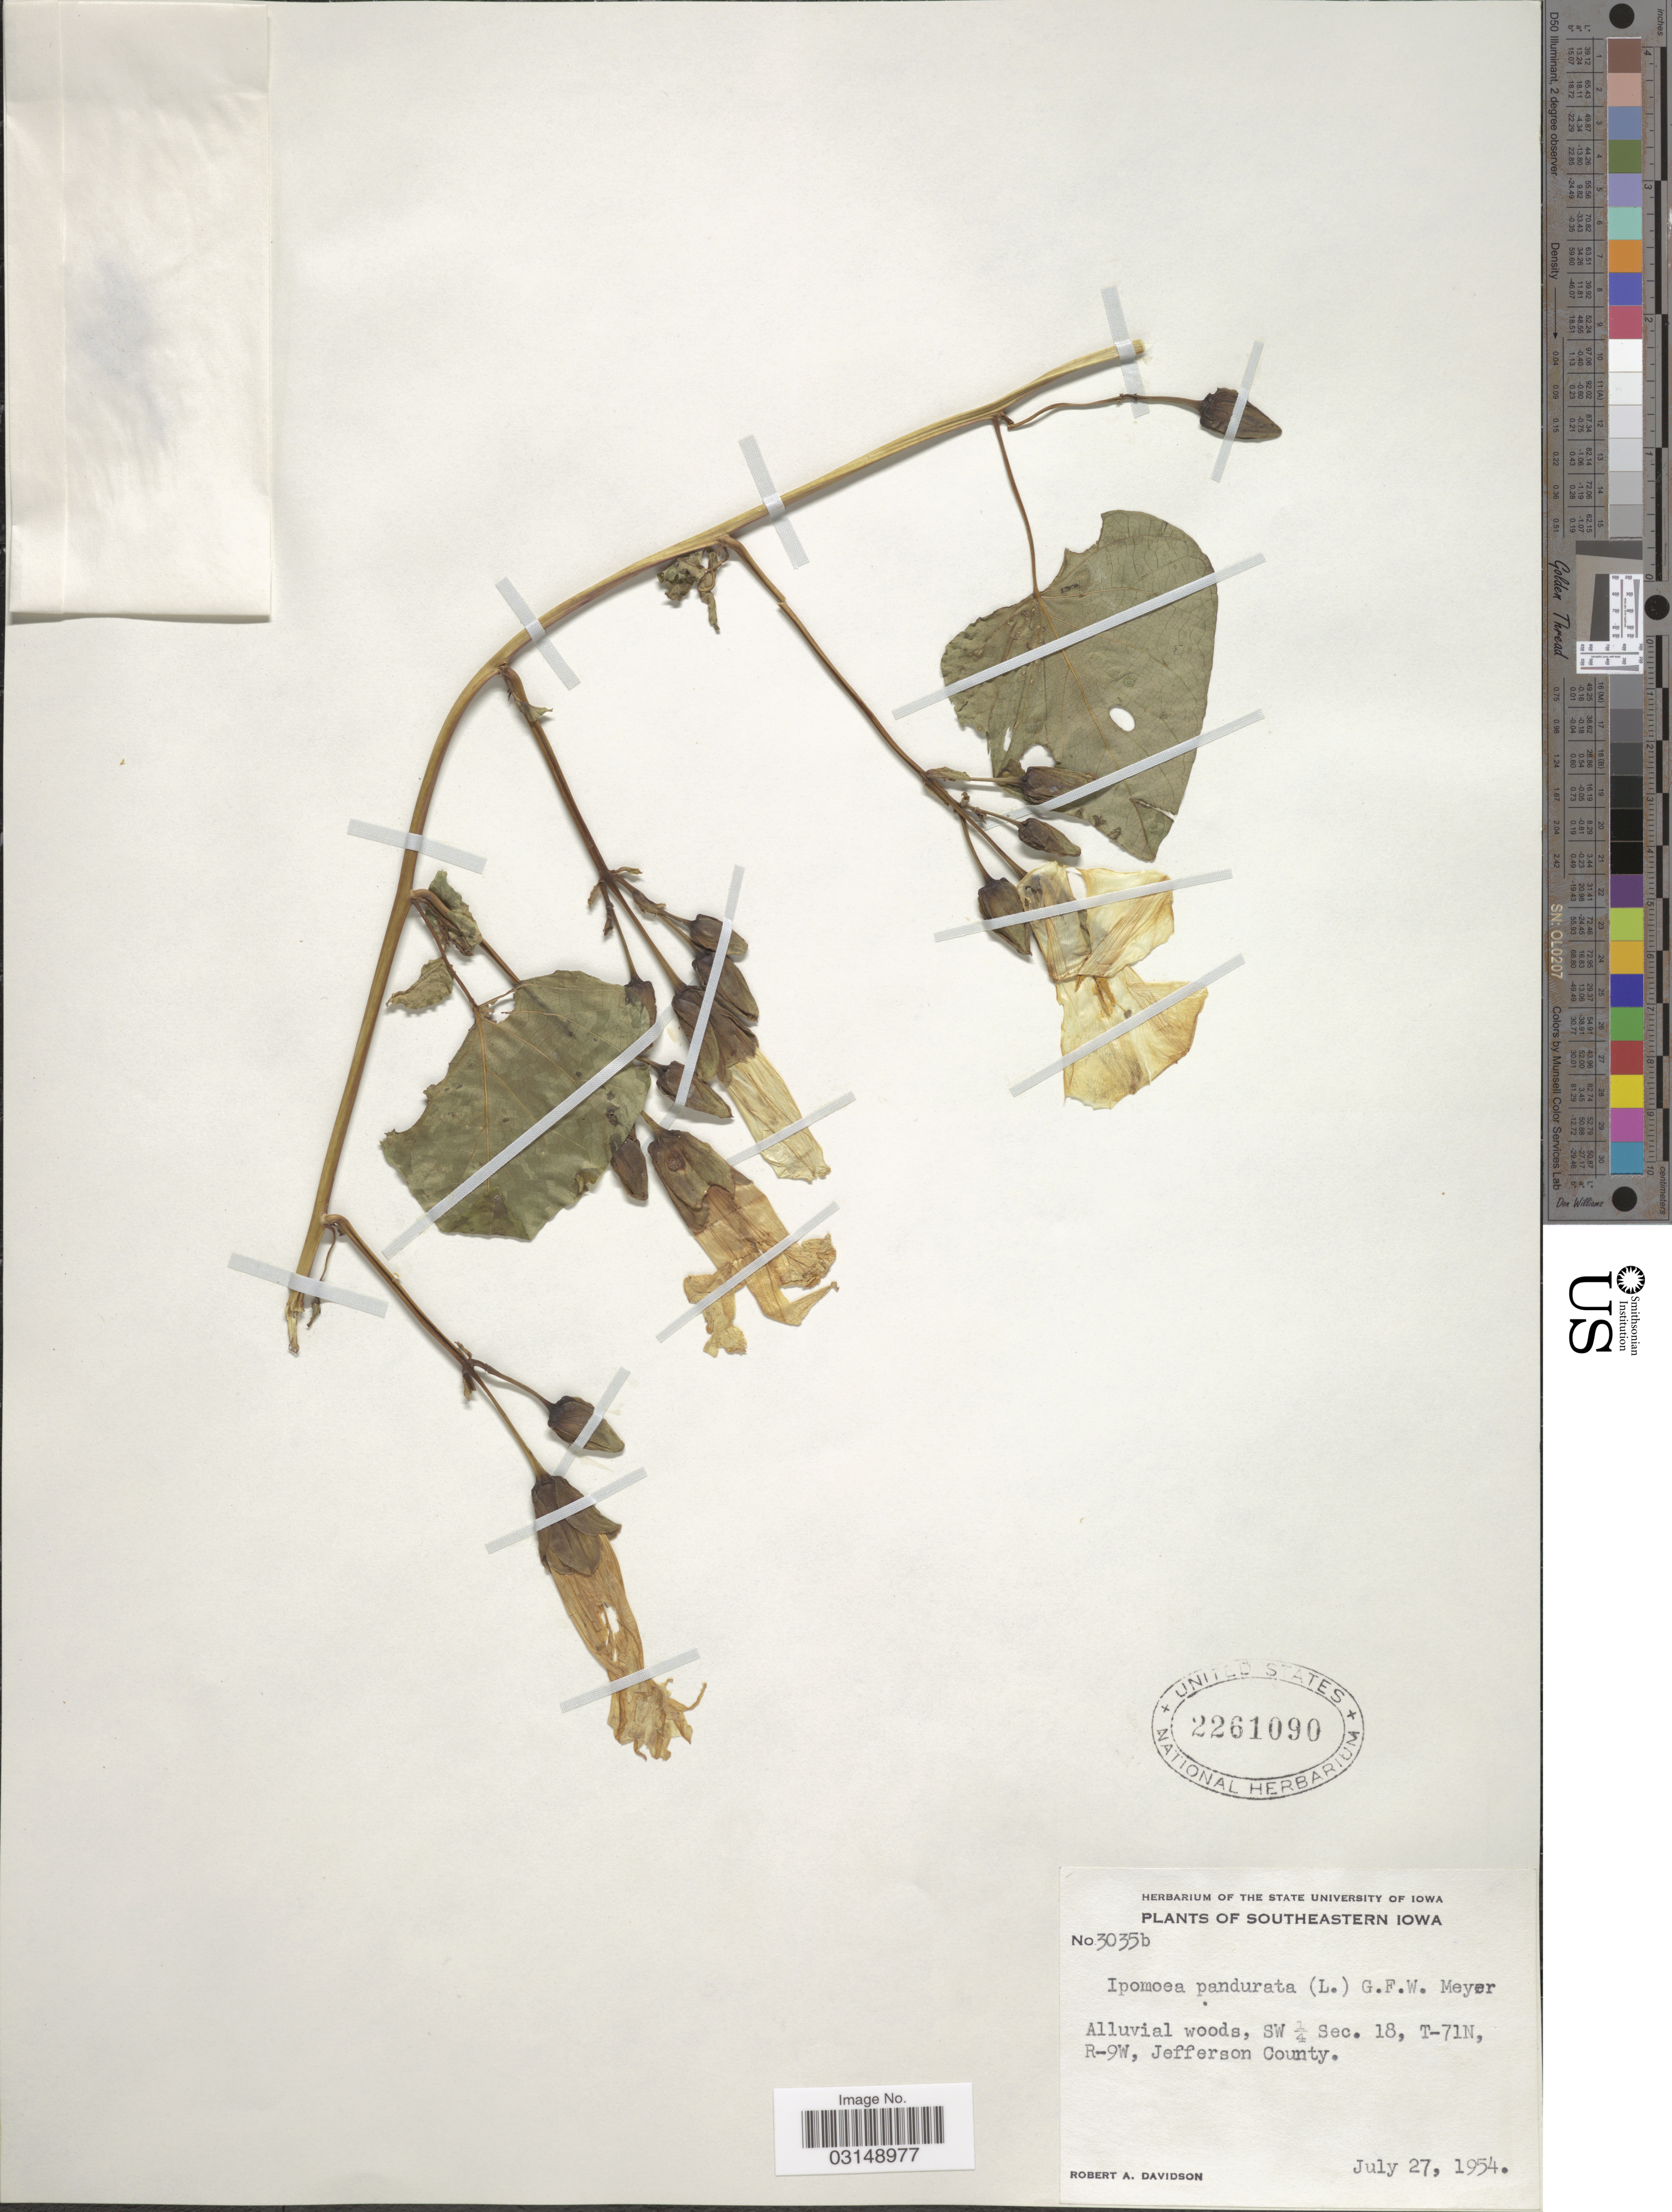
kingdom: Plantae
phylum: Tracheophyta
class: Magnoliopsida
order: Solanales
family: Convolvulaceae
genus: Ipomoea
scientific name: Ipomoea pandurata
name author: (L.) G. Mey.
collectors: R. A. Davidson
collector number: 3035b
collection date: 1954-07-27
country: United States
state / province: Iowa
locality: Southeastern Iowa. SW ¼ Sec. T-71N, R-9W, Jefferson County.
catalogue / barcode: US 2261090